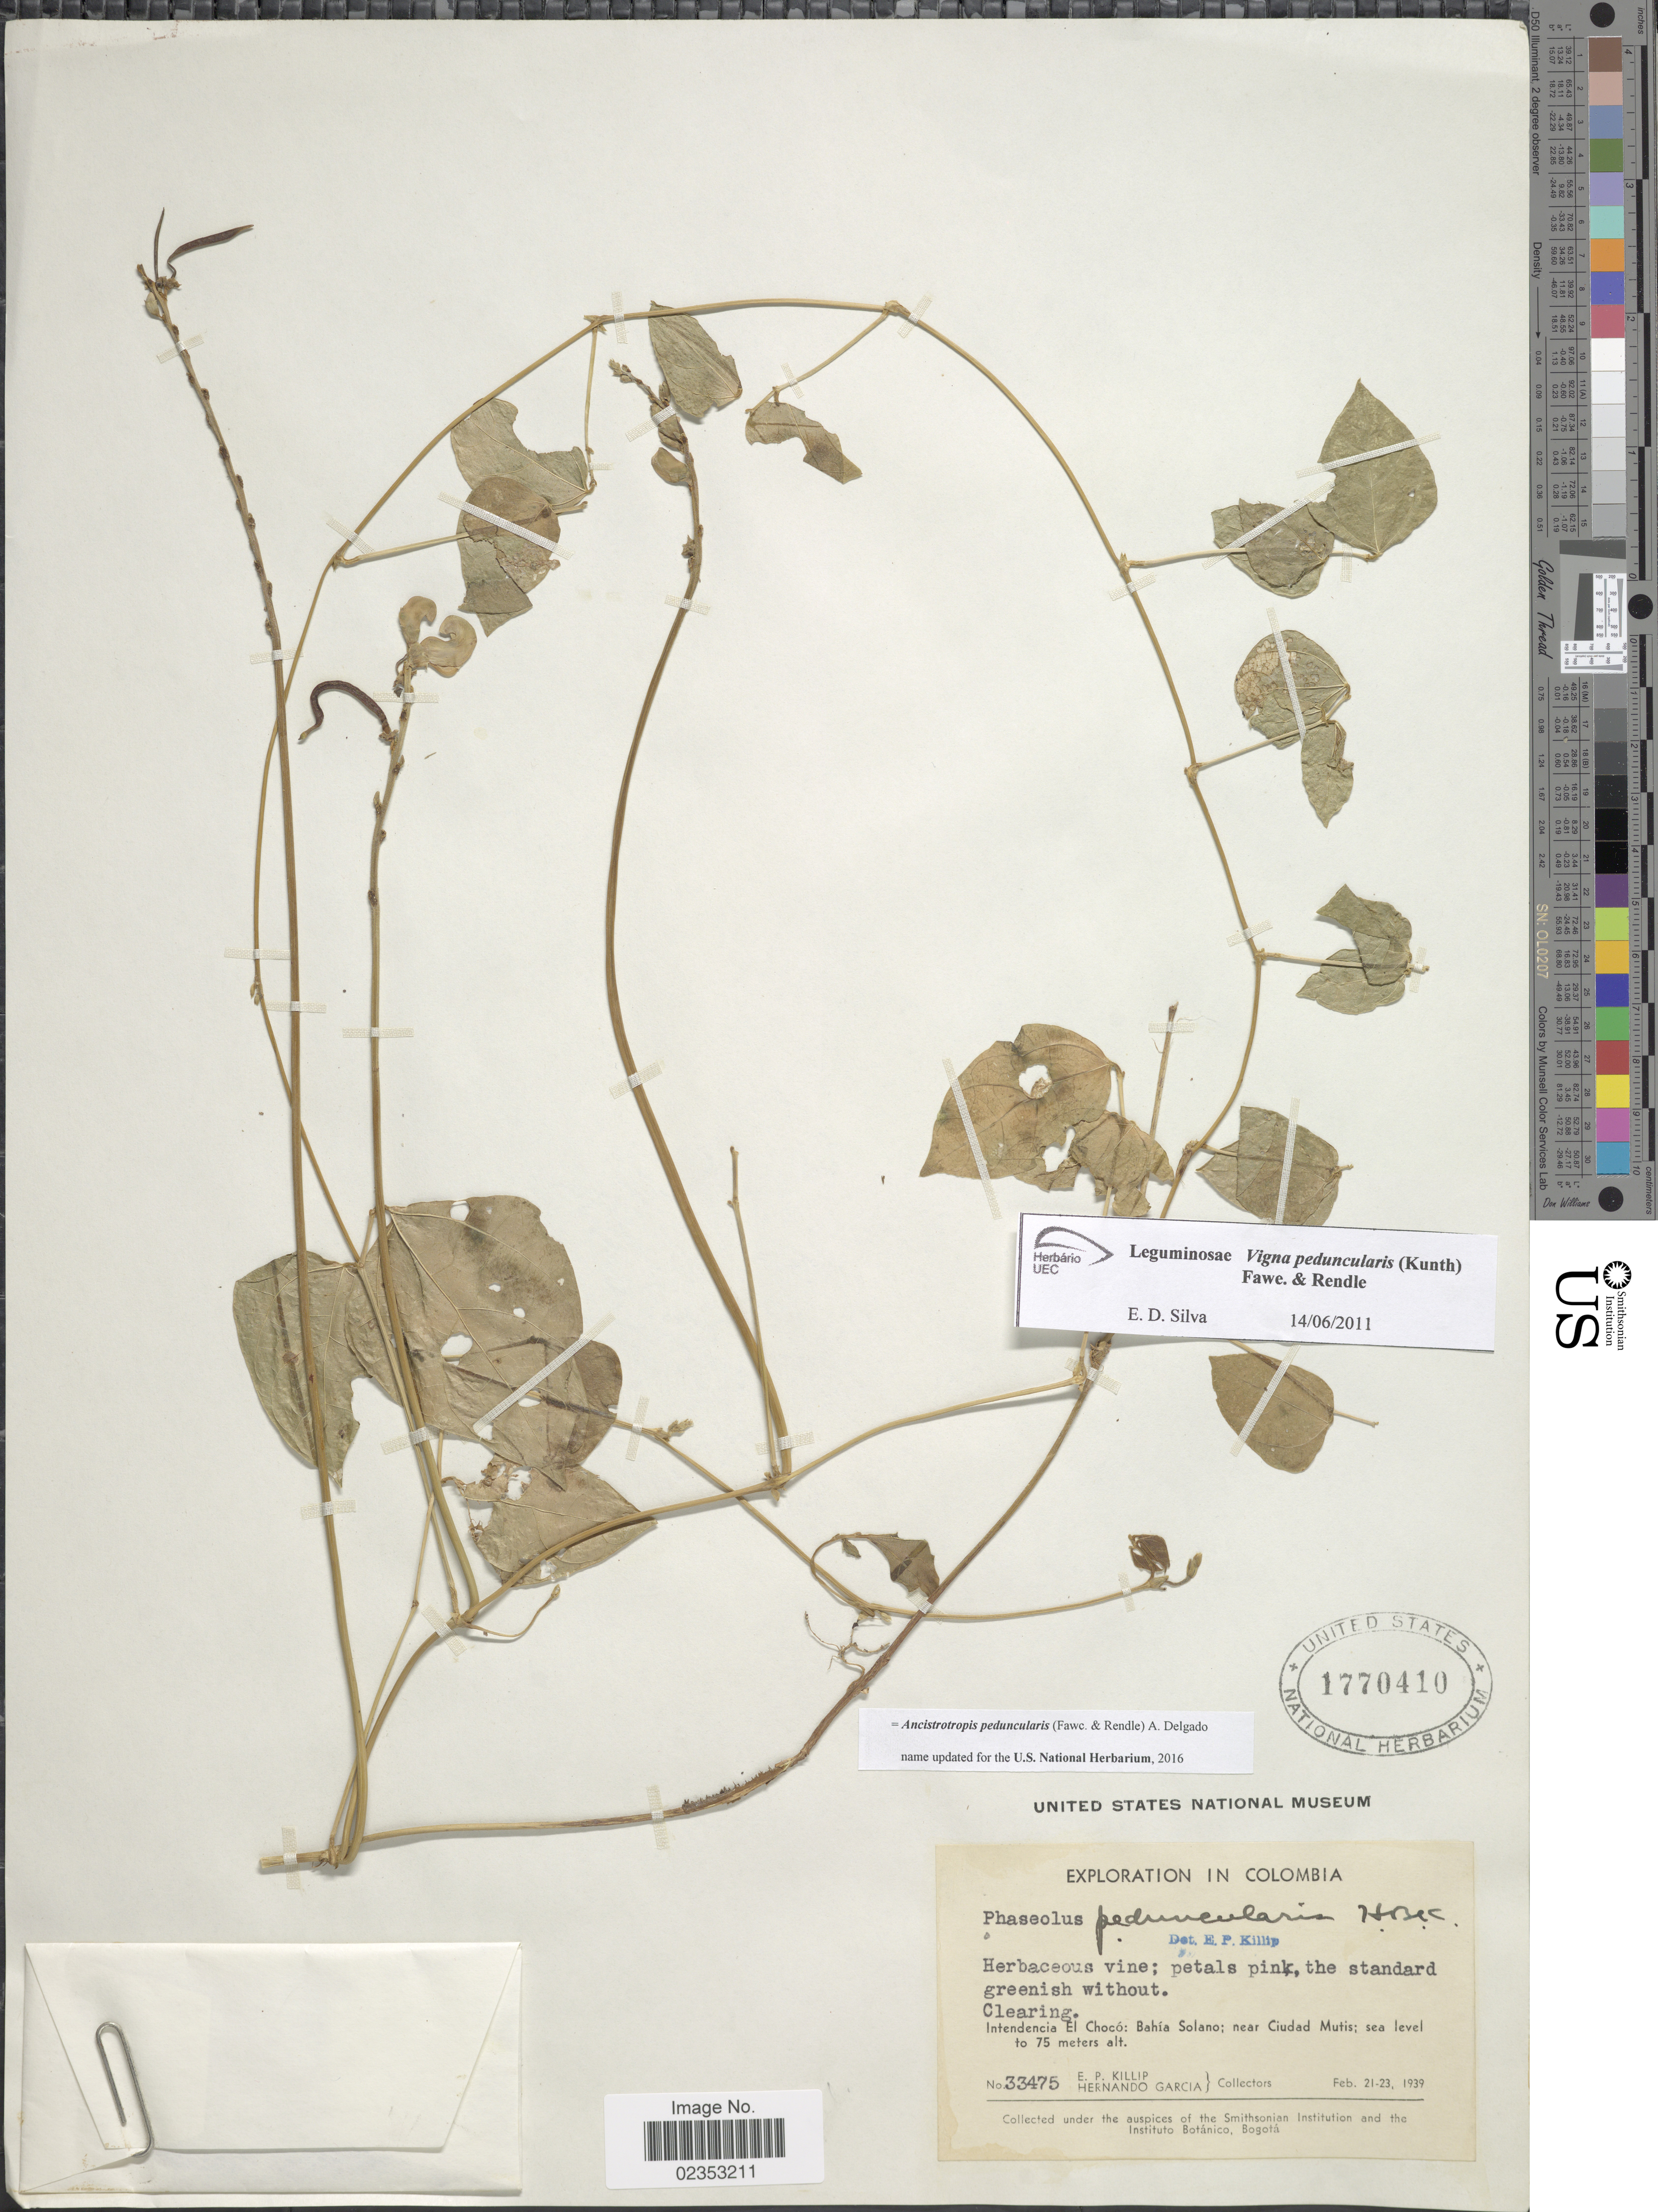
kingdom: Plantae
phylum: Tracheophyta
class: Magnoliopsida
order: Fabales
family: Fabaceae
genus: Ancistrotropis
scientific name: Ancistrotropis peduncularis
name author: (Fawc. & Rendle) A. Delgado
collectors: E. P. Killip & H. Garcia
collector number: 33475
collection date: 1939-02-21/1939-02-23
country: Colombia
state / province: Chocó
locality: Intendencia El Choco: Bahia Solano; near Ciudad Mutis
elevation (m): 0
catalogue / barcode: US 1770410